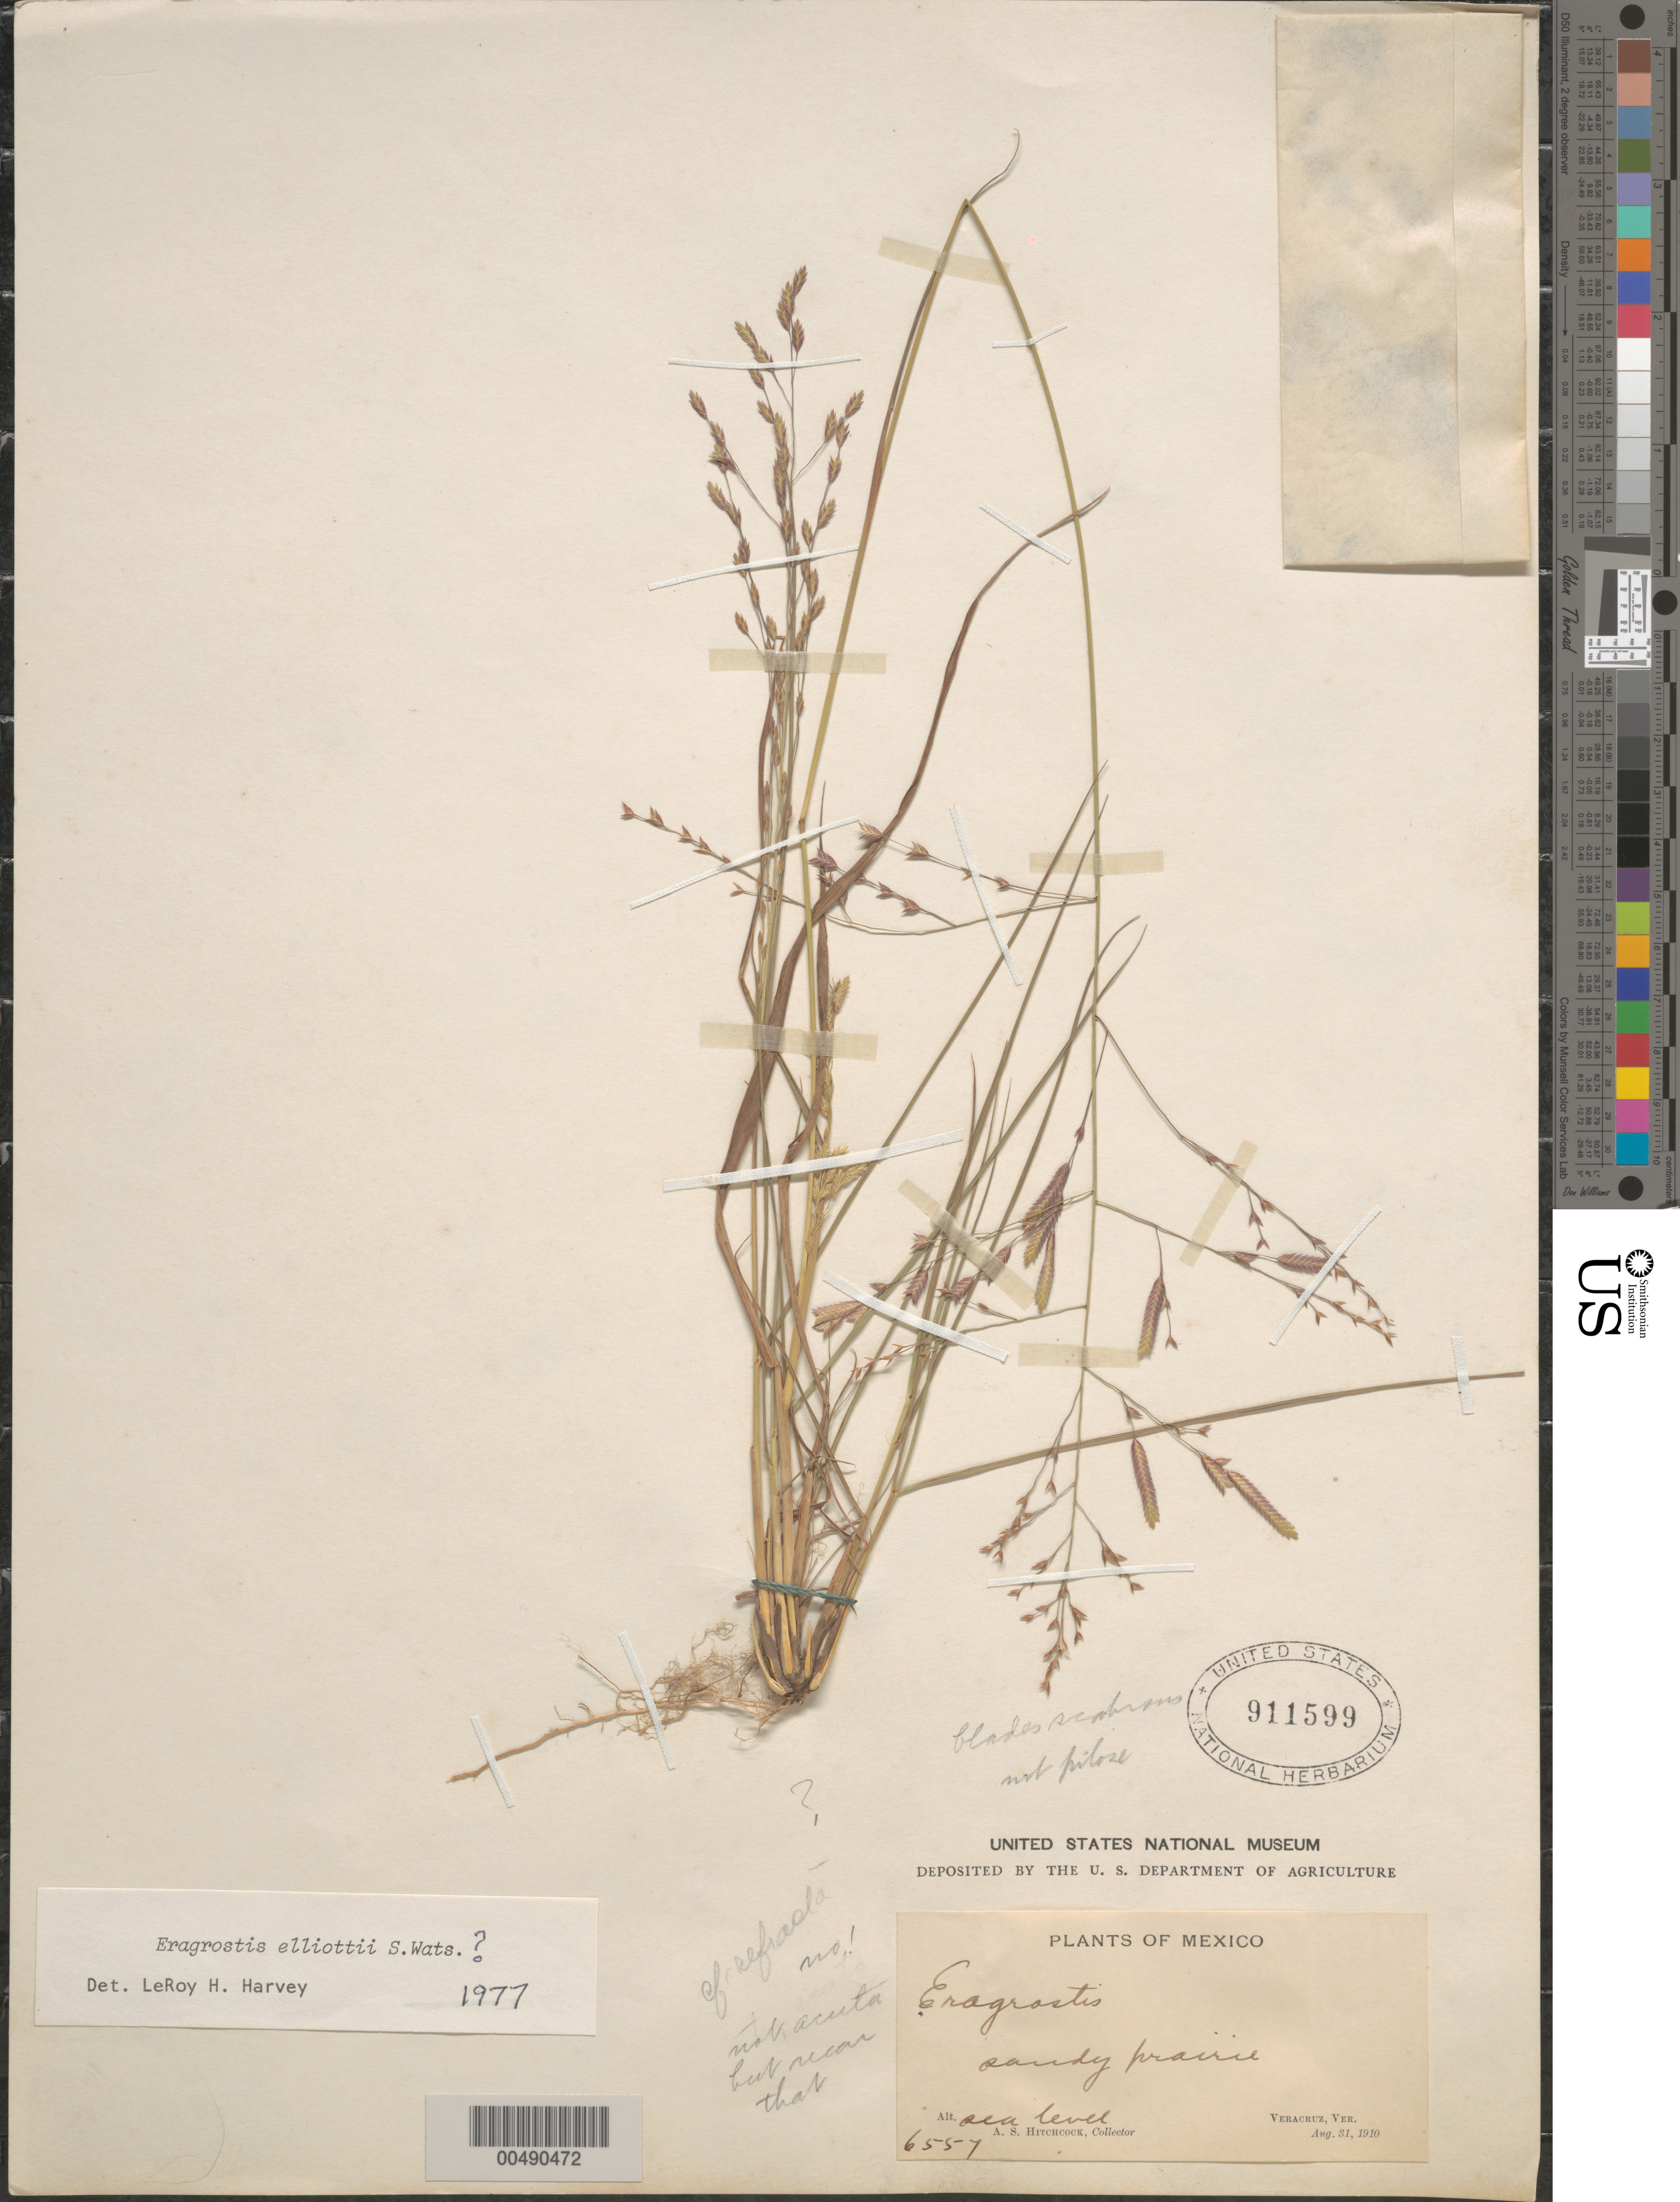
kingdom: Plantae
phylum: Tracheophyta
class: Liliopsida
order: Poales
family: Poaceae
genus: Eragrostis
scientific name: Eragrostis elliottii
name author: S. Watson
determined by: Harvey, L. H.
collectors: A. S. Hitchcock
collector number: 6557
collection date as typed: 31 Aug 1910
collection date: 1910-08-31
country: Mexico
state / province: Veracruz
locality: Veracruz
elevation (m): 0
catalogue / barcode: US 911599